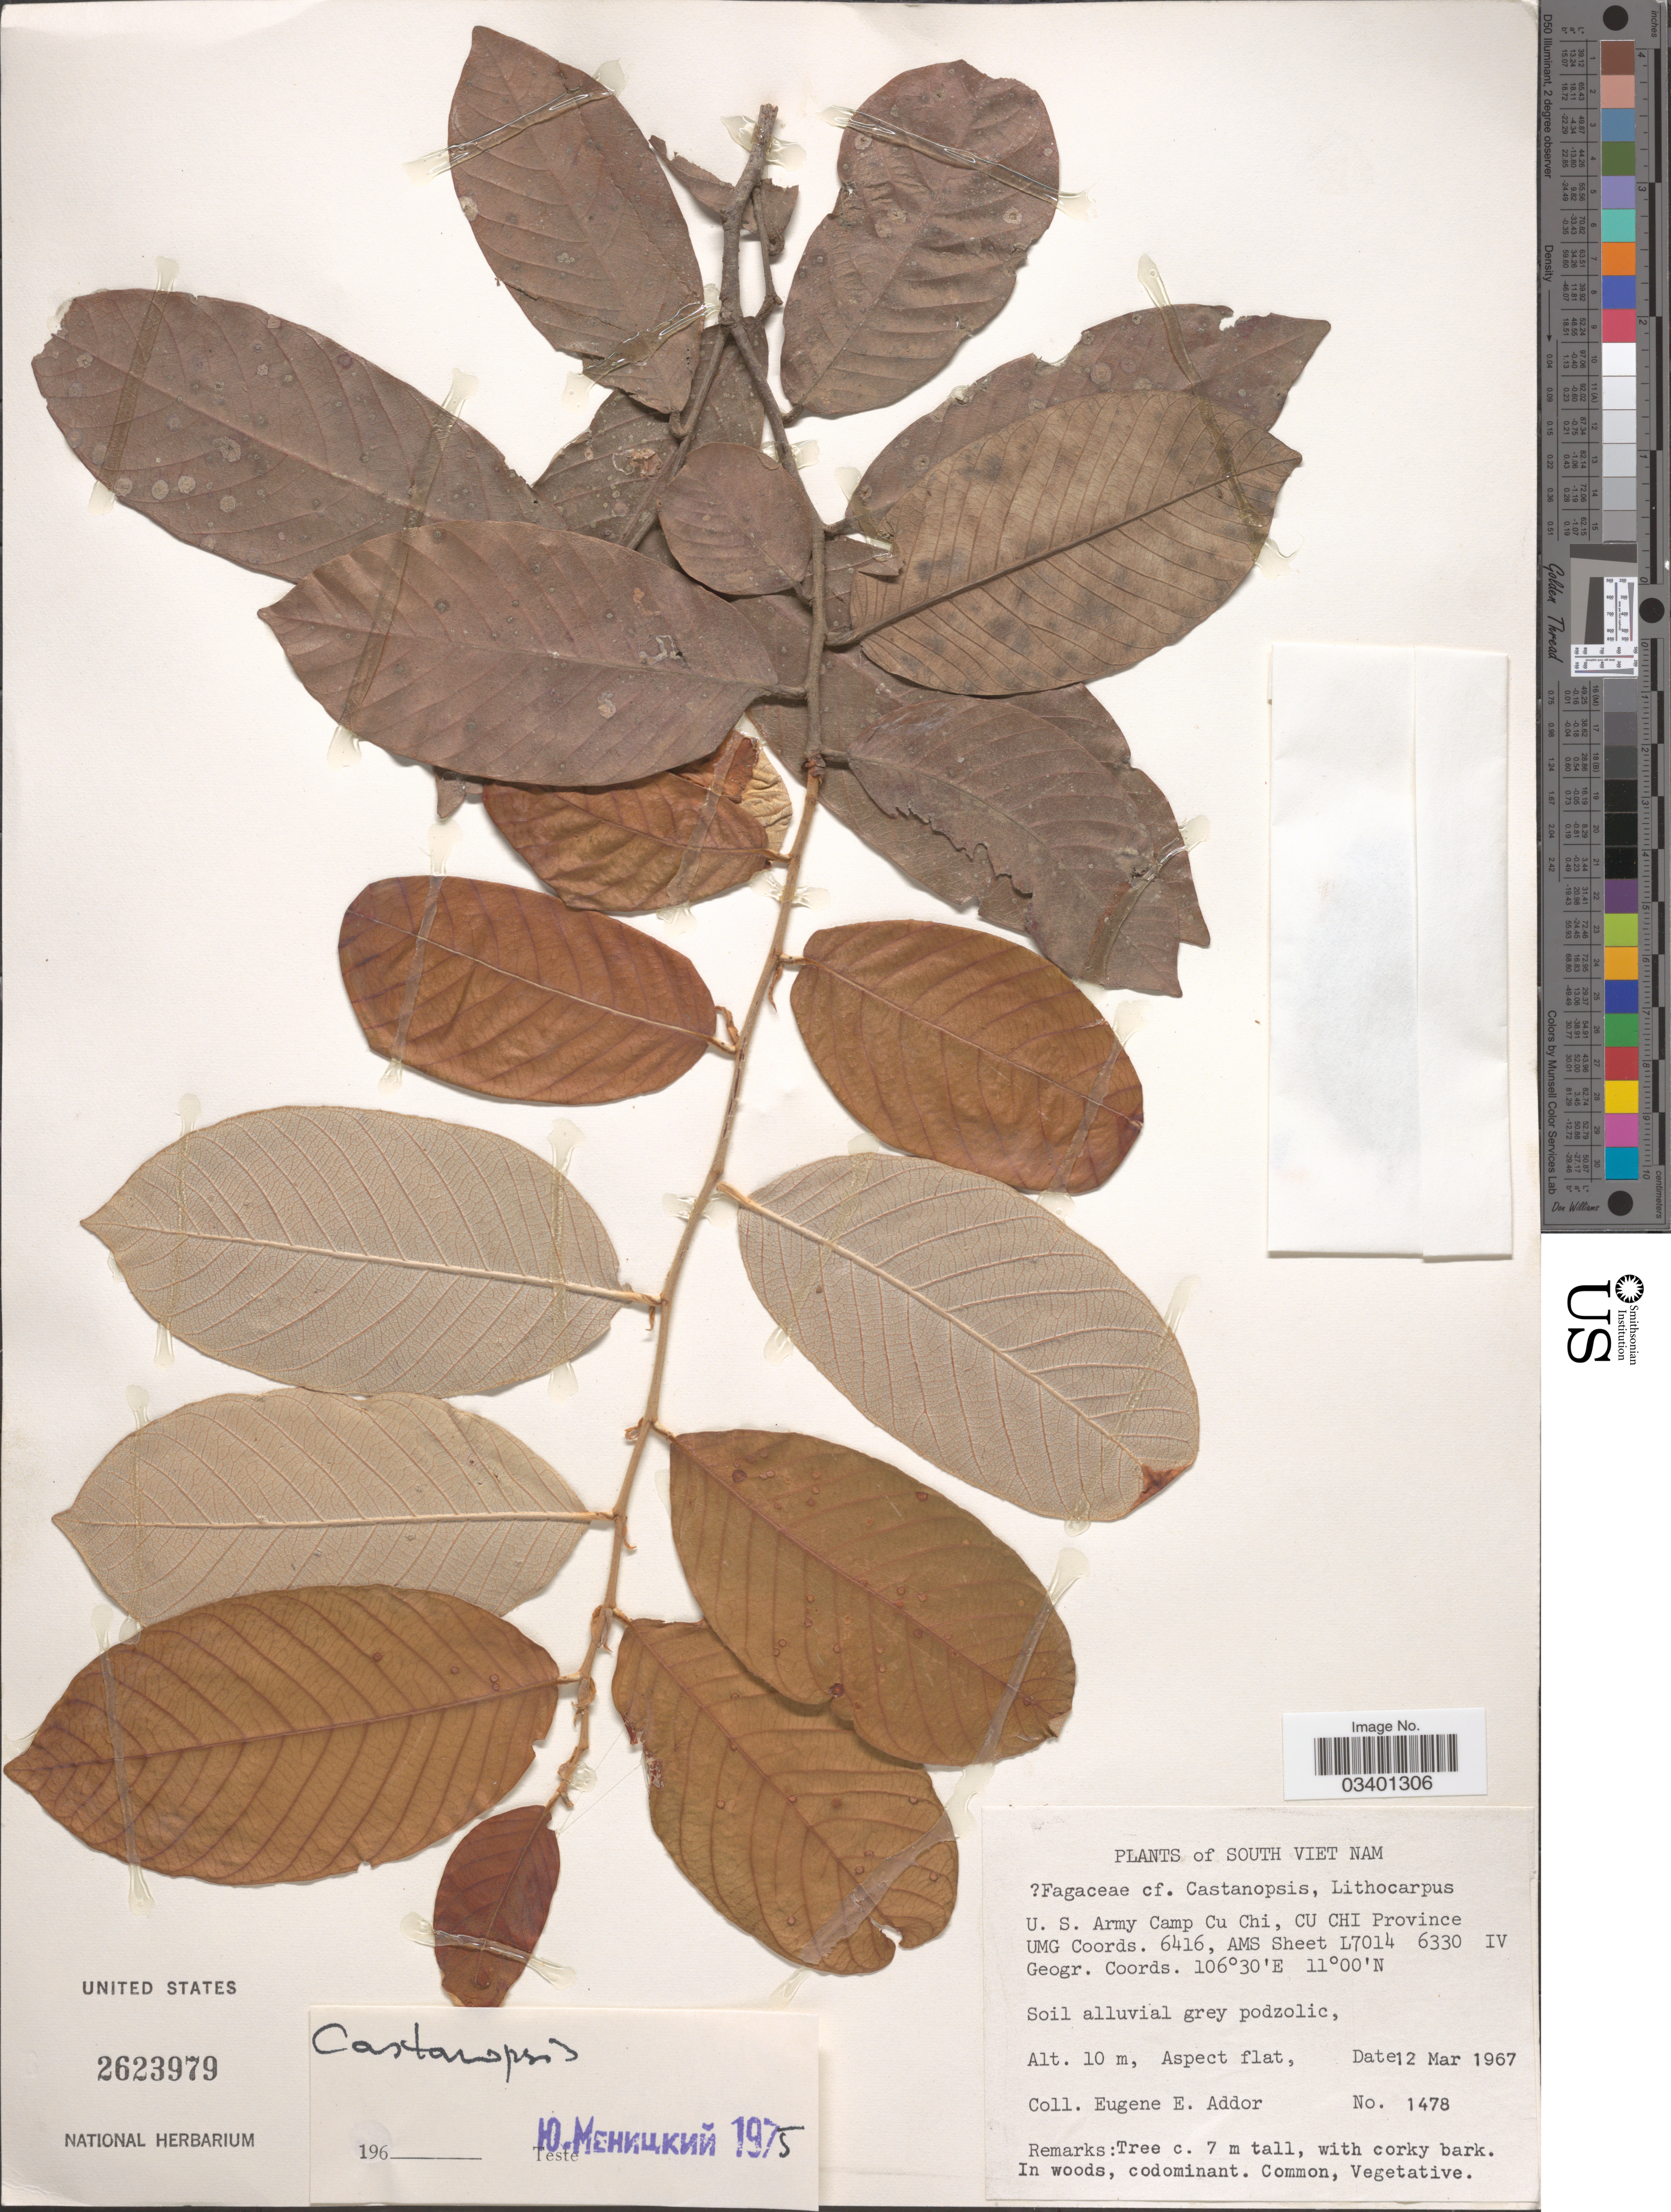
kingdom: Plantae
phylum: Tracheophyta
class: Magnoliopsida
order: Fagales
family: Fagaceae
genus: Castanopsis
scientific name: Castanopsis sp.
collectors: E. E. Addor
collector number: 1478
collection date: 1967-03-12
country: Vietnam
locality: South Vietnam. U.S. Army Camp Cu Chi, Cu Chi Province UMG Coords. 6416, AMS Sheet L7014 6330 IV.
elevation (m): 10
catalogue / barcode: US 2623979